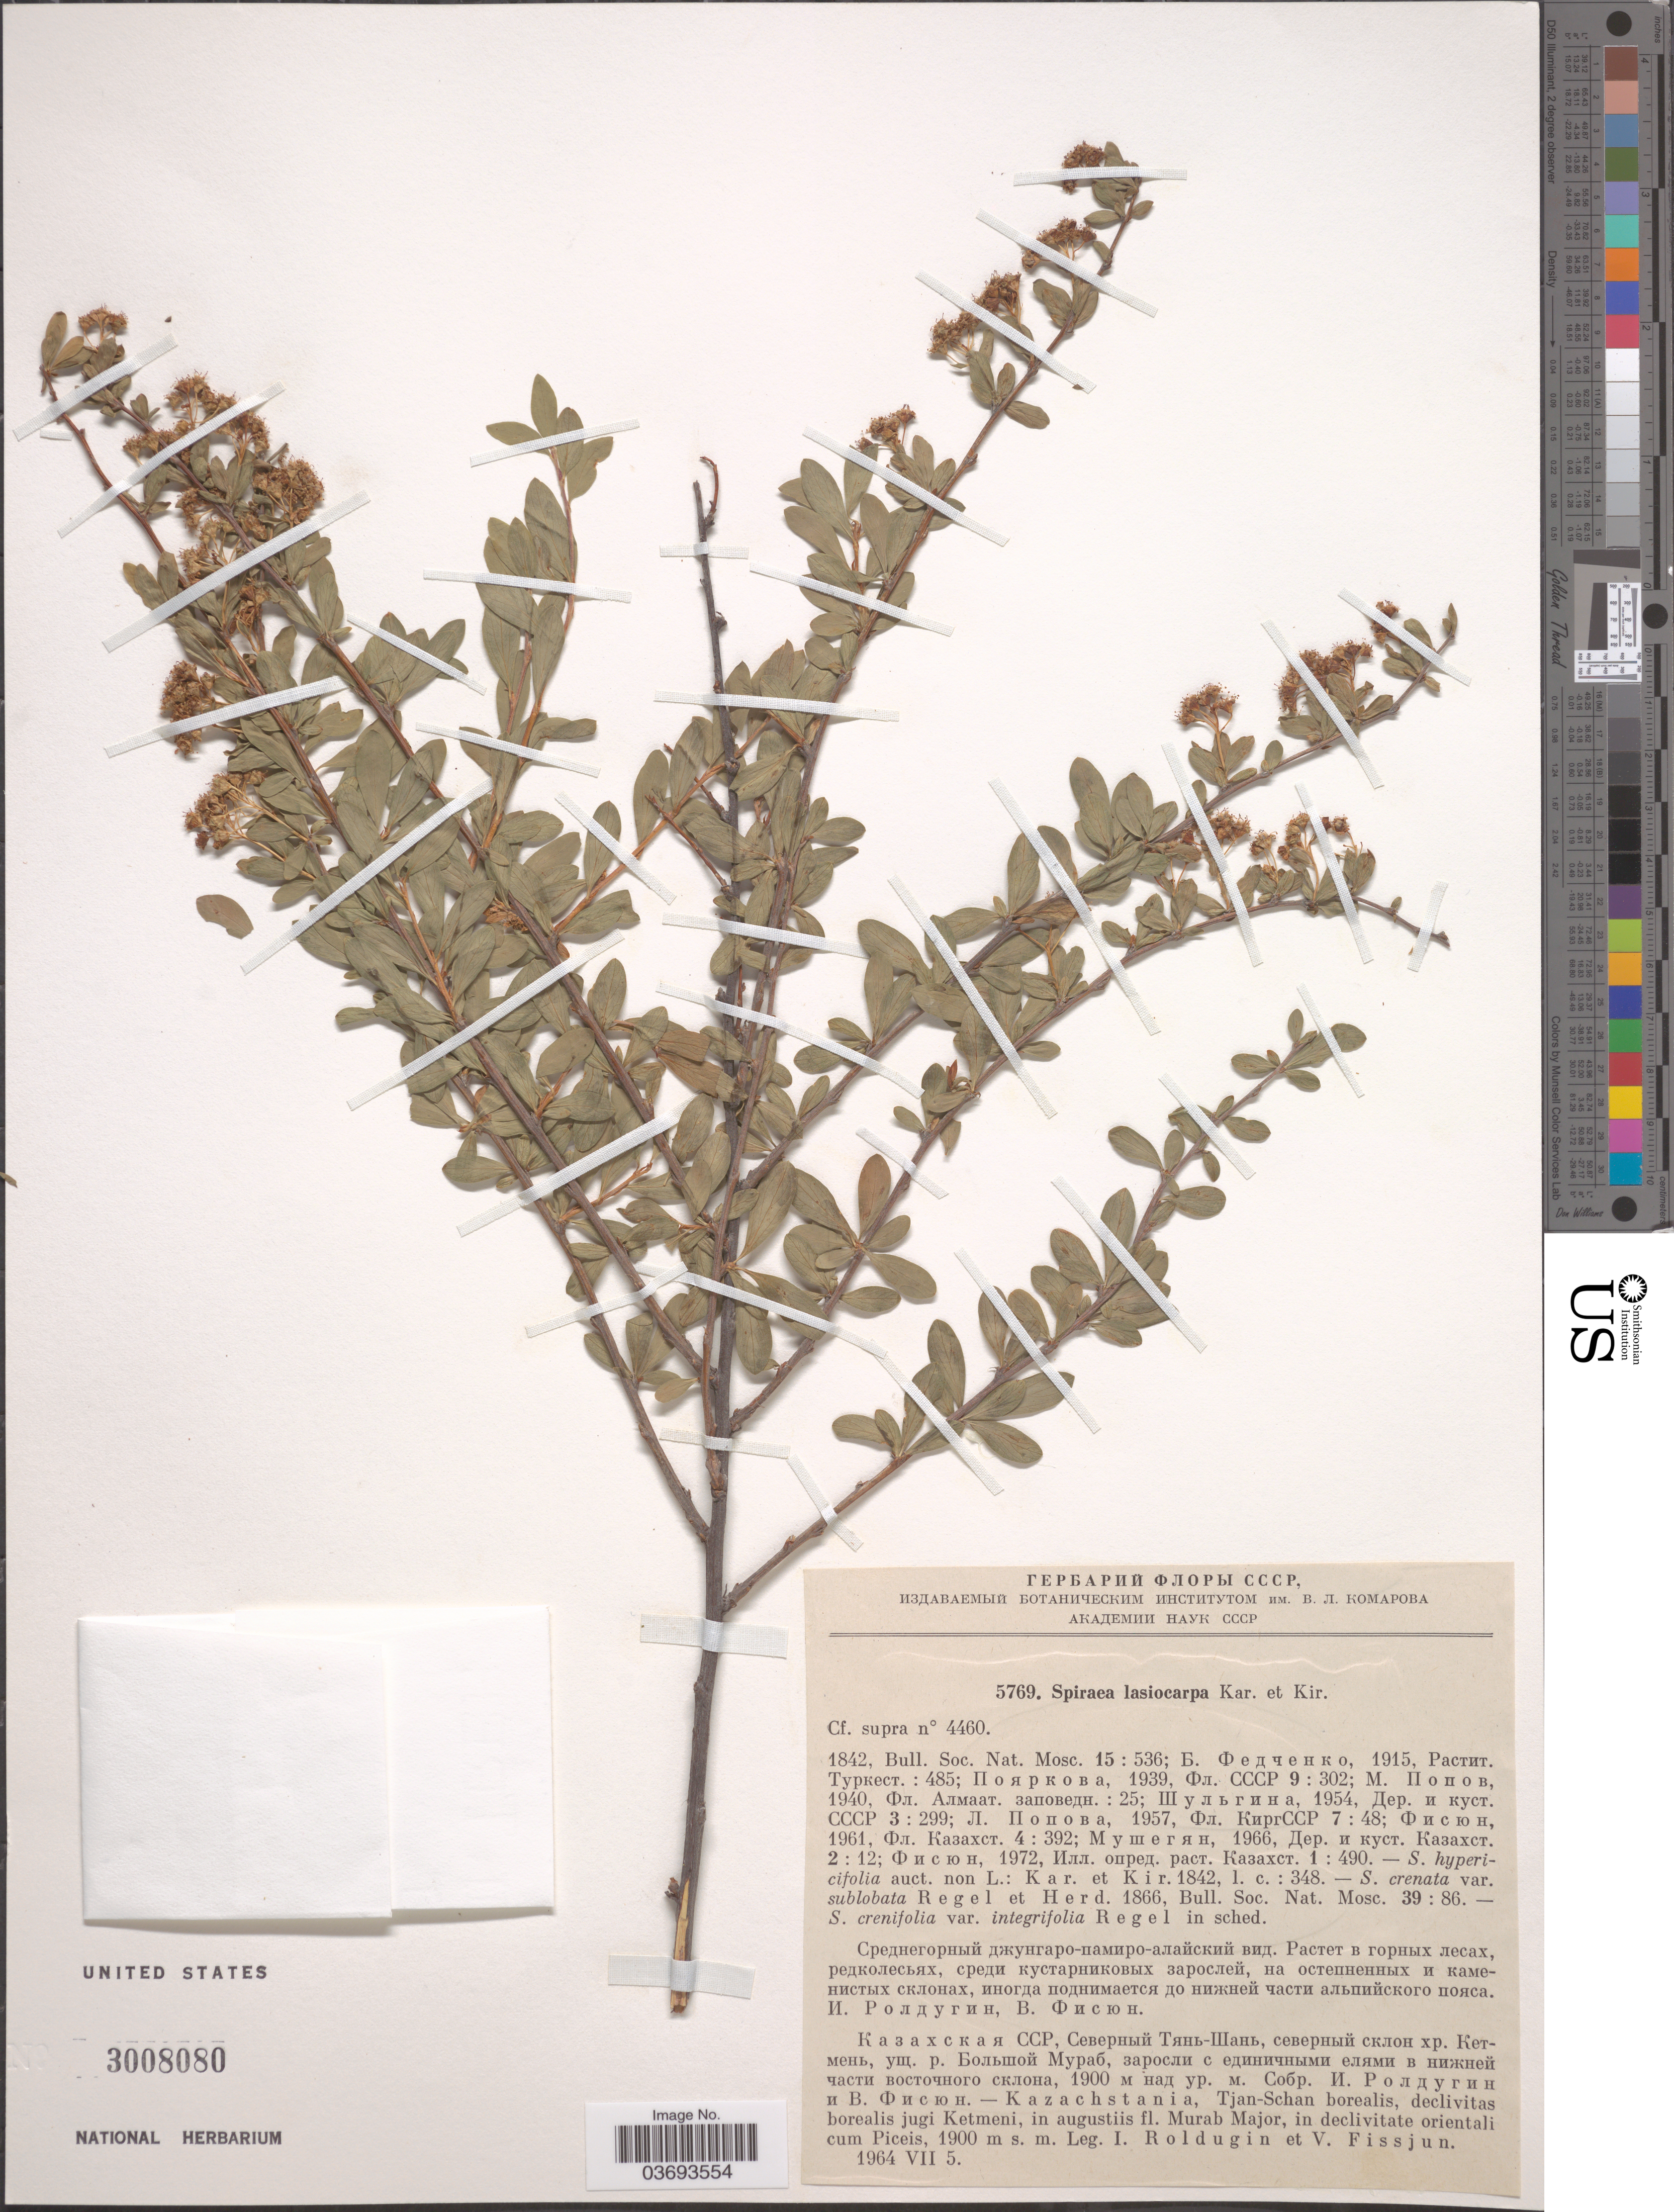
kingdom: Plantae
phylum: Tracheophyta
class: Magnoliopsida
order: Rosales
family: Rosaceae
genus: Spiraea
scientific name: Spiraea lasiocarpa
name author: Kar. & Kir.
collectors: I. Roldugin & V. Fissjun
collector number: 5769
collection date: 1964-07-05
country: Kazakhstan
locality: Kazachstania, Tjan-Schan borealis, declivitas borealis jugi Ketmeni, in augustiis fl. Murab Major, in declivitate orientali cum Piceis.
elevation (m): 1900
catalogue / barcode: US 3008080